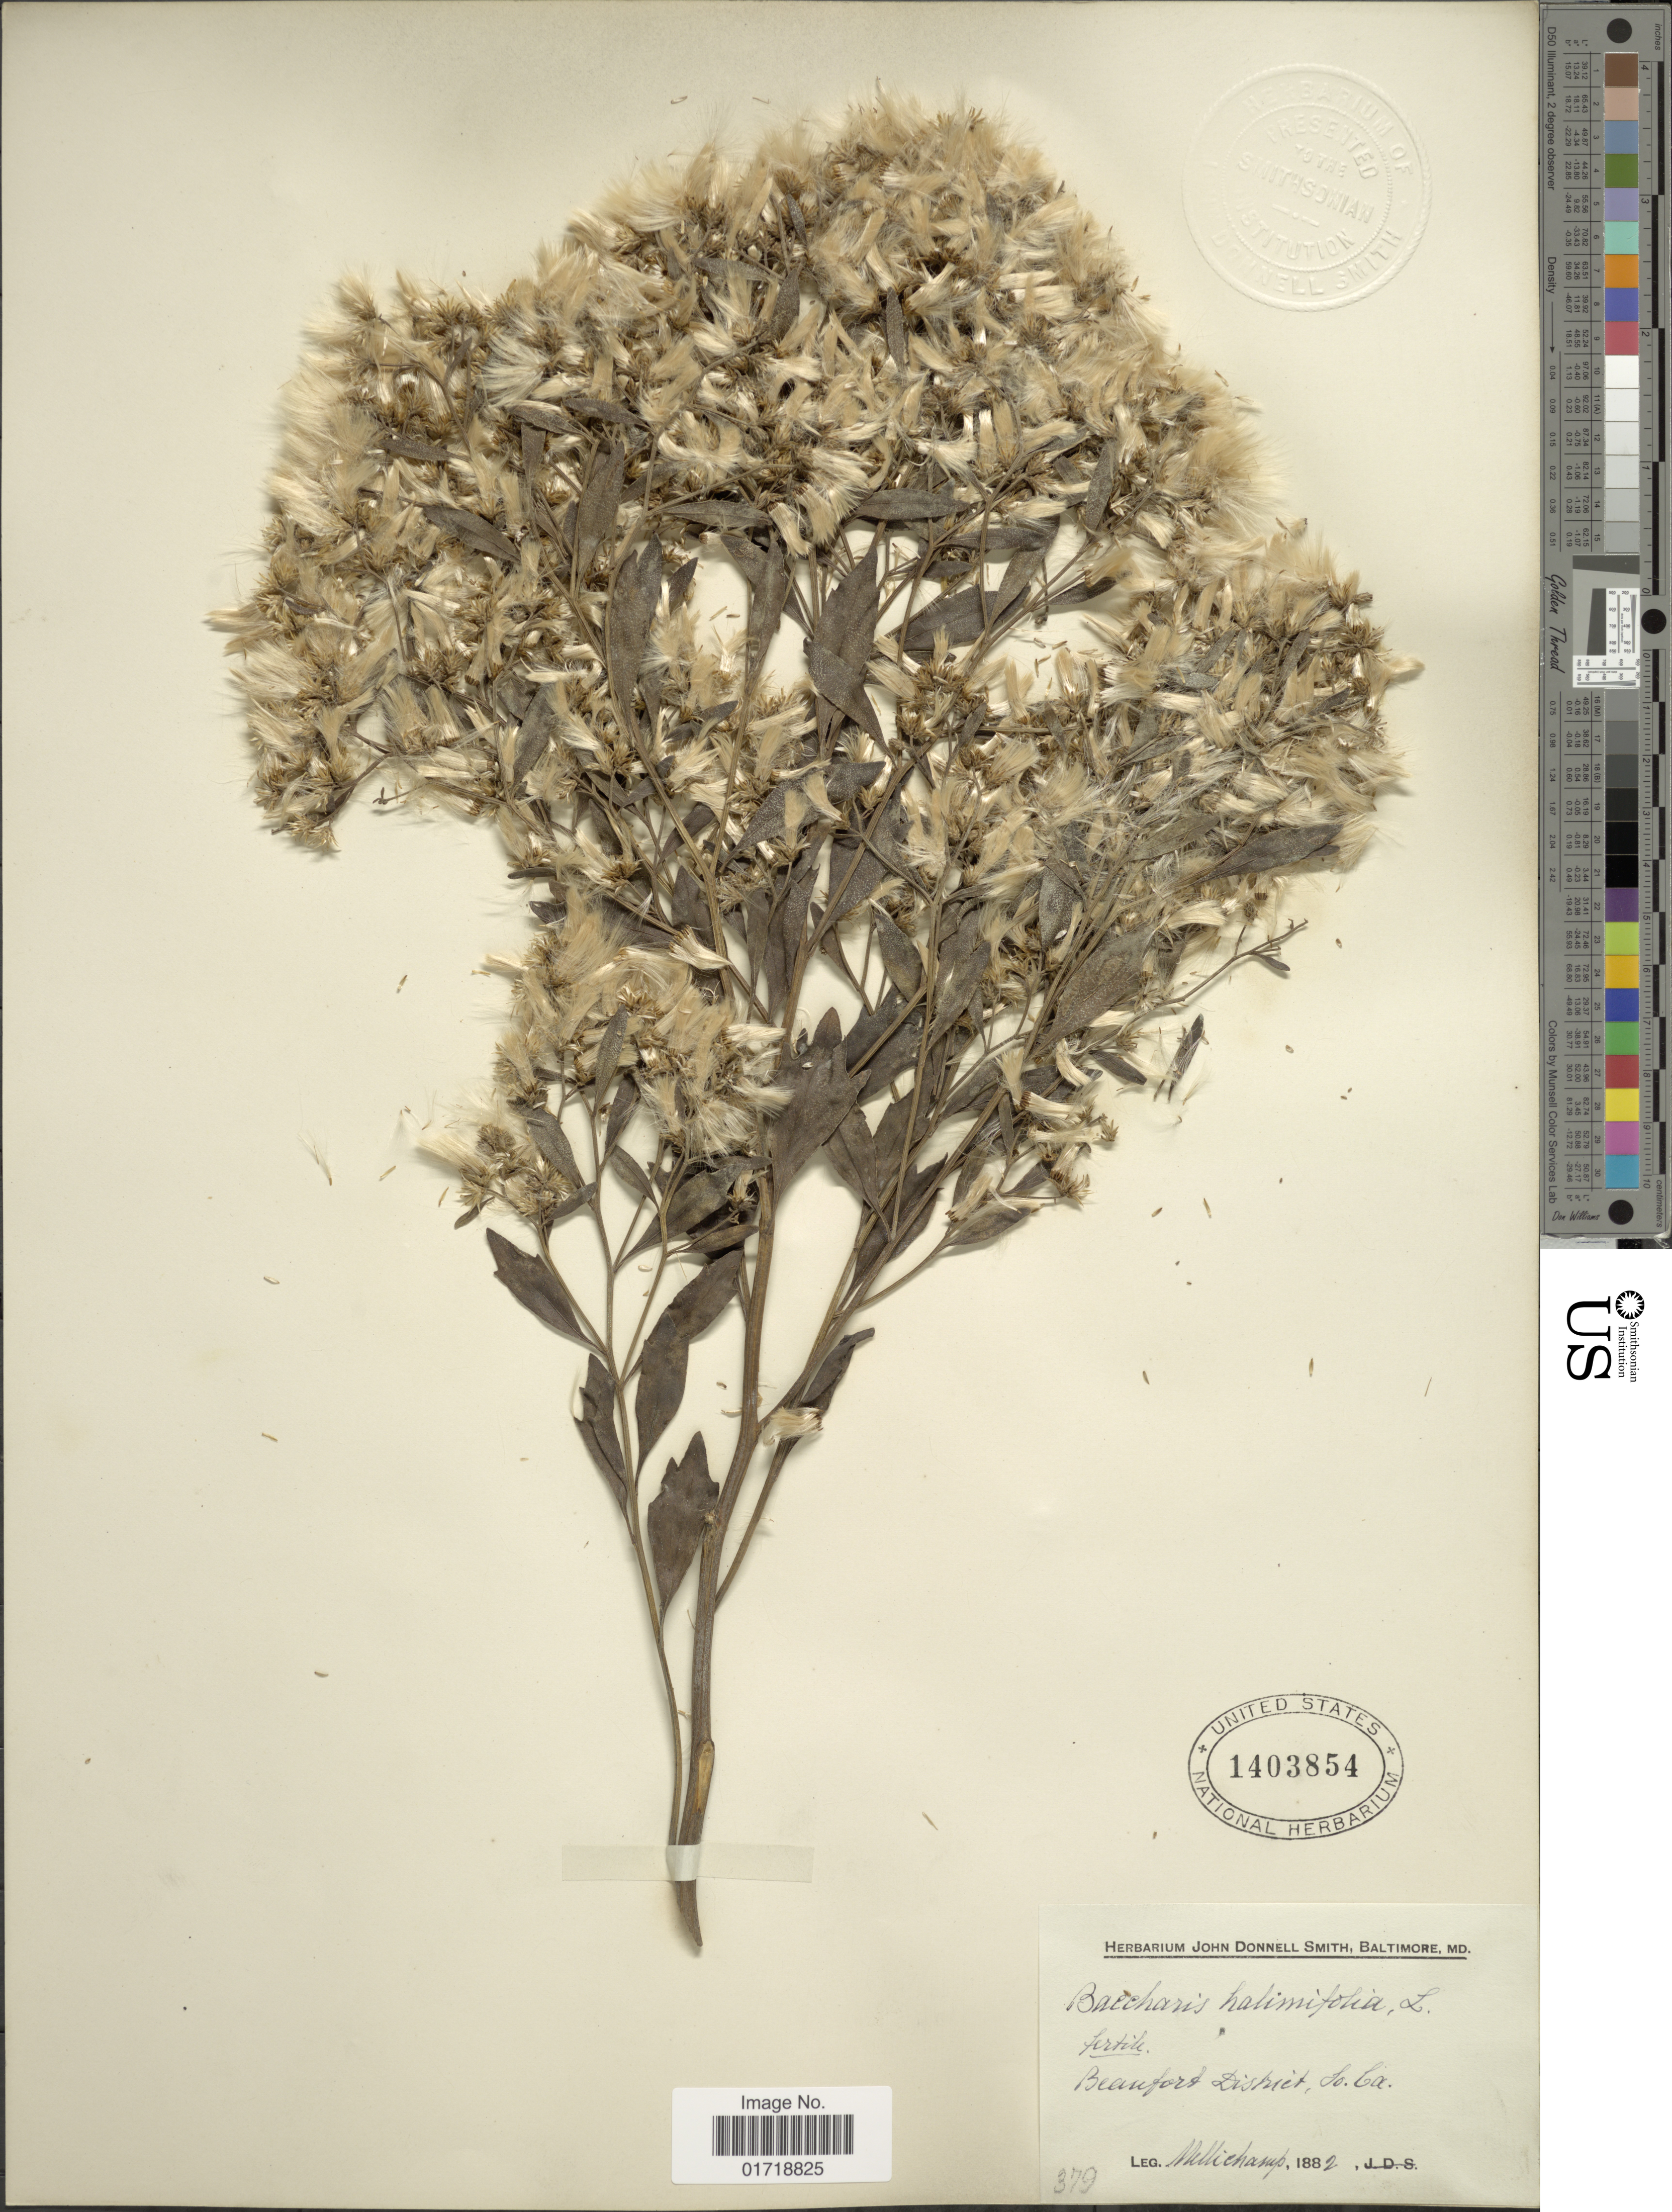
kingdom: Plantae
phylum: Tracheophyta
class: Magnoliopsida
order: Asterales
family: Asteraceae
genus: Baccharis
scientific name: Baccharis halimifolia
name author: L.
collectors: -. Mellichamp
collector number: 379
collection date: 1882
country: United States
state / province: South Carolina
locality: Beauford District, So. Ca.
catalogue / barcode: US 1403854